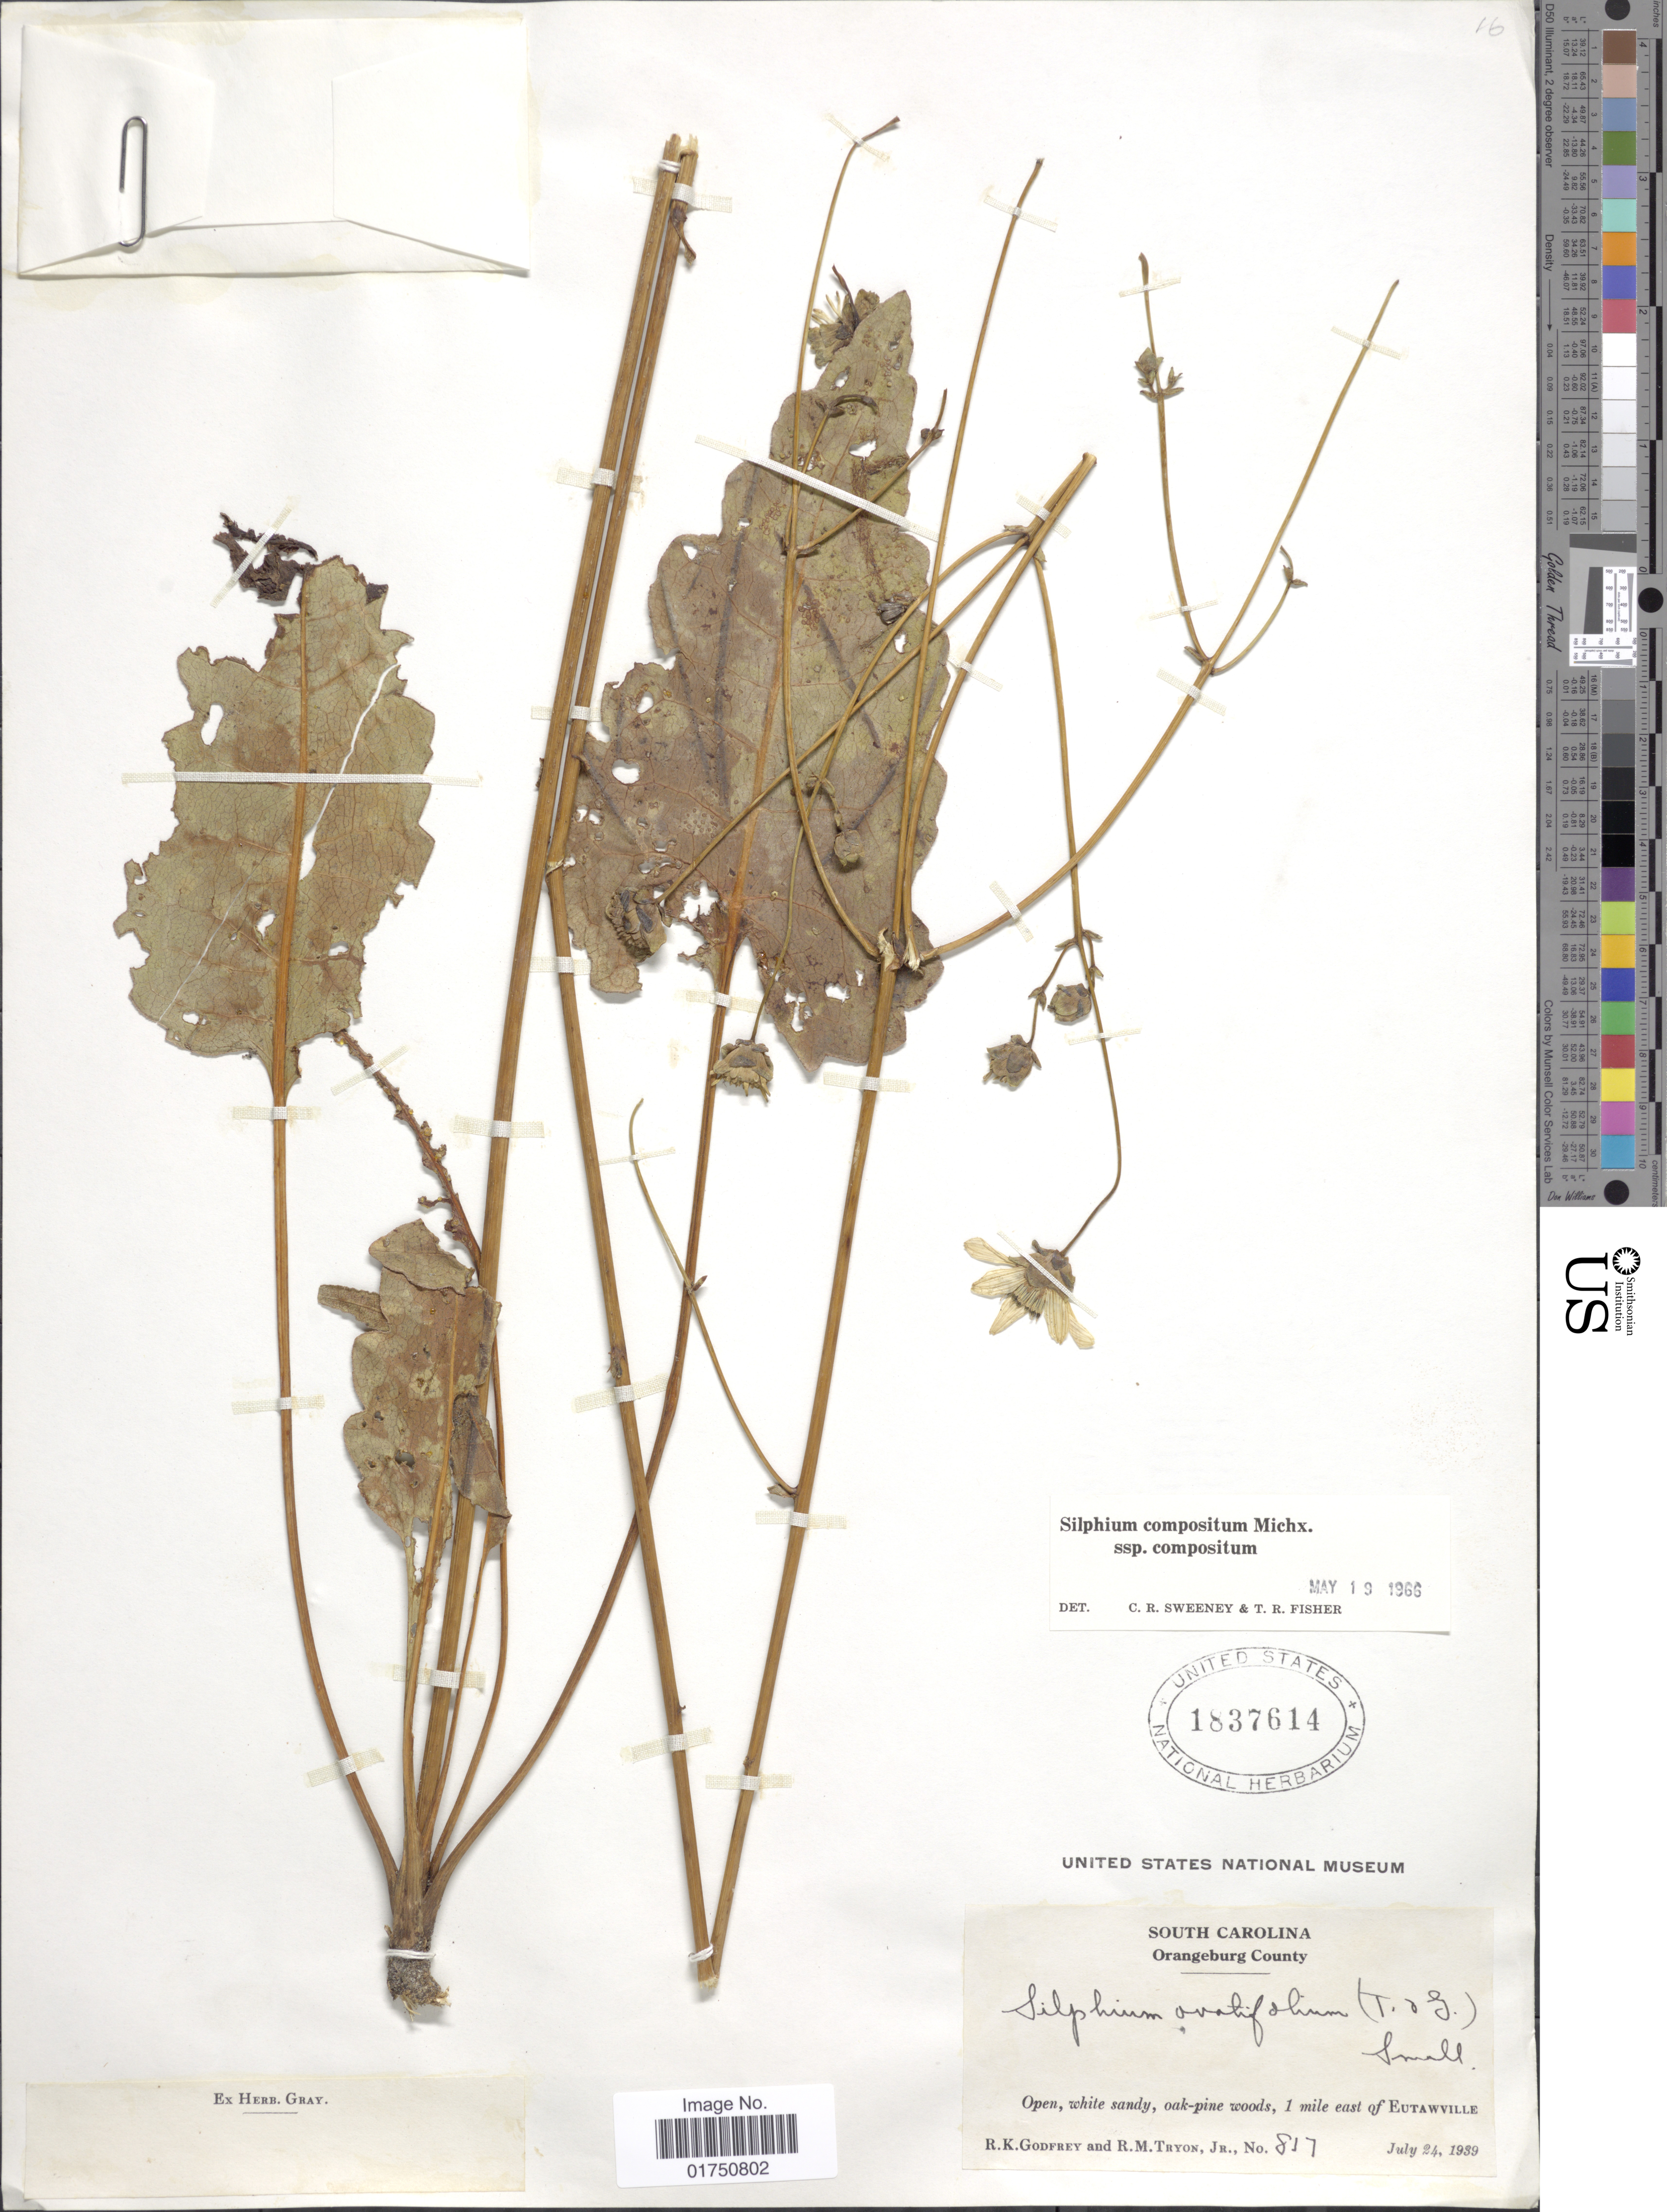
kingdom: Plantae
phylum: Tracheophyta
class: Magnoliopsida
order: Asterales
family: Asteraceae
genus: Silphium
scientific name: Silphium compositum Michx. subsp. compositum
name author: Michx.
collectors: R. K. Godfrey & R. M. Tryon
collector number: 817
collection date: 1939-07-24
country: United States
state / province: South Carolina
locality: Orangeburg County. Open, white sandy, oak-pine woods, 1 mile east of Eutawville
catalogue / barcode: US 1837614